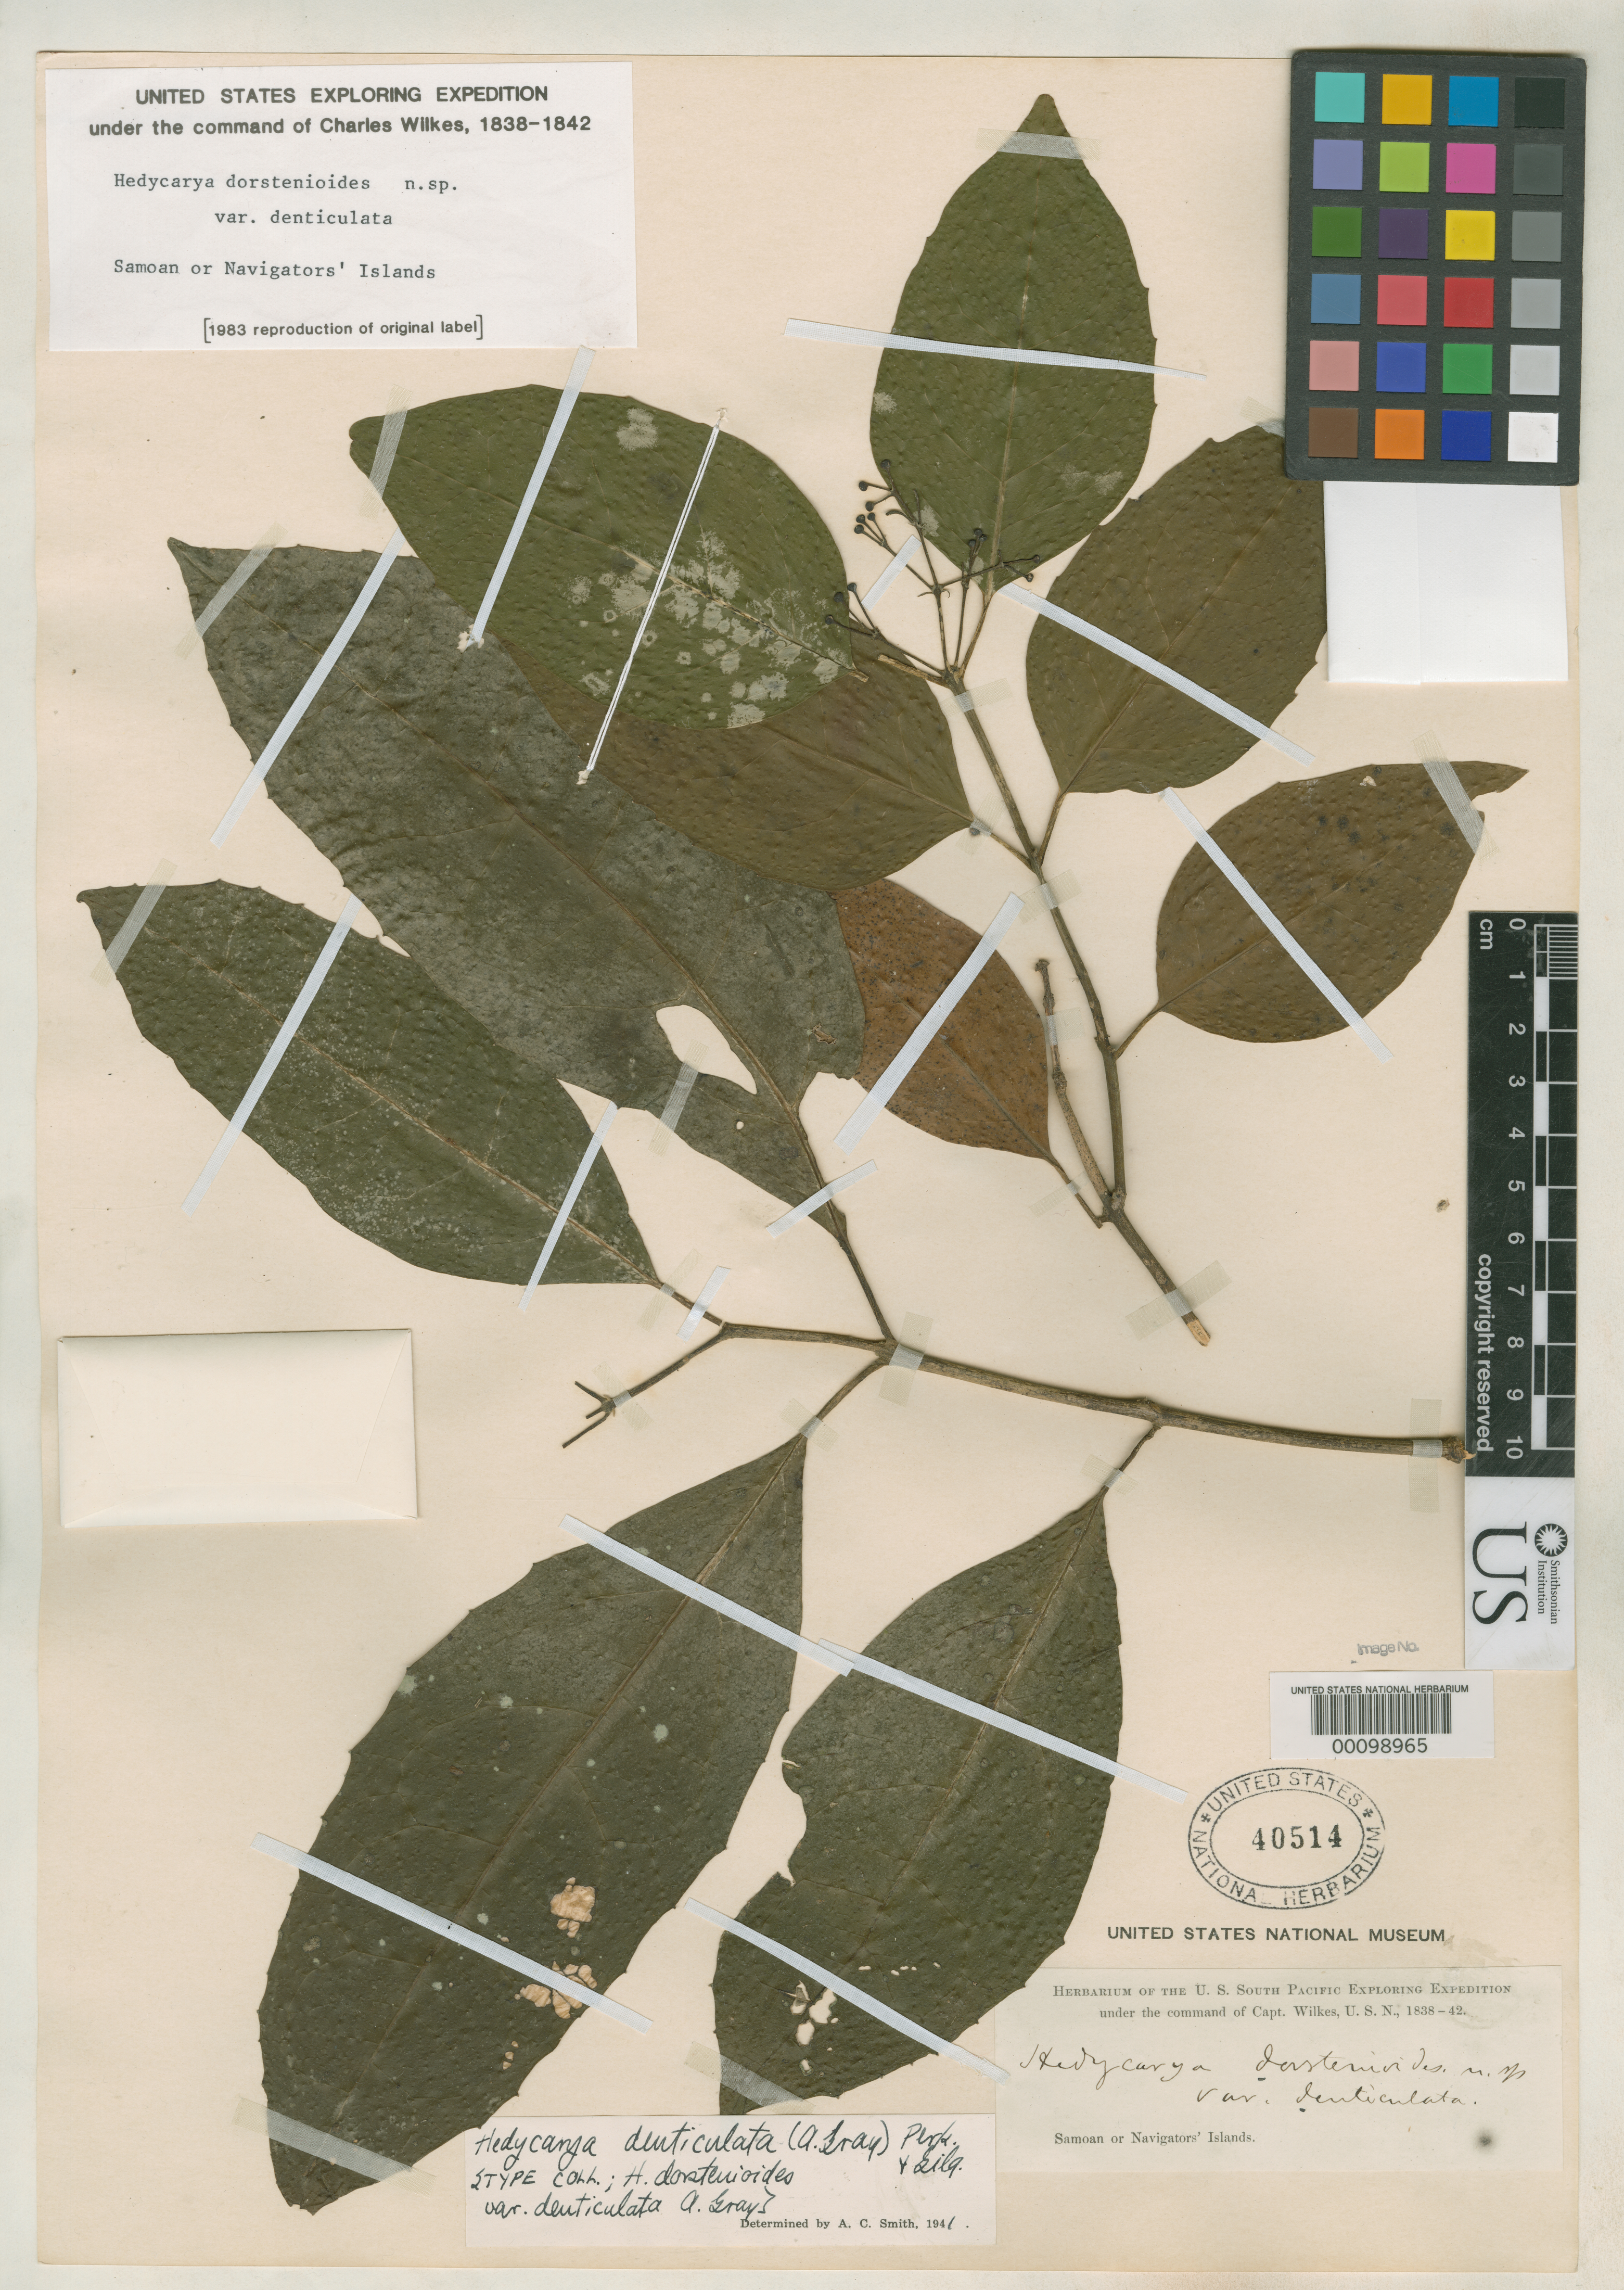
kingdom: Plantae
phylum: Tracheophyta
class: Magnoliopsida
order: Laurales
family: Monimiaceae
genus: Hedycarya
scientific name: Hedycarya dorstenioides var. denticulata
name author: A. Gray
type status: Type Collection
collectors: Wilkes Explor. Exped.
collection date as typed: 1838 to -- --- 1842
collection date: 1838/1842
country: American Samoa / Samoa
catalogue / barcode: US 40514